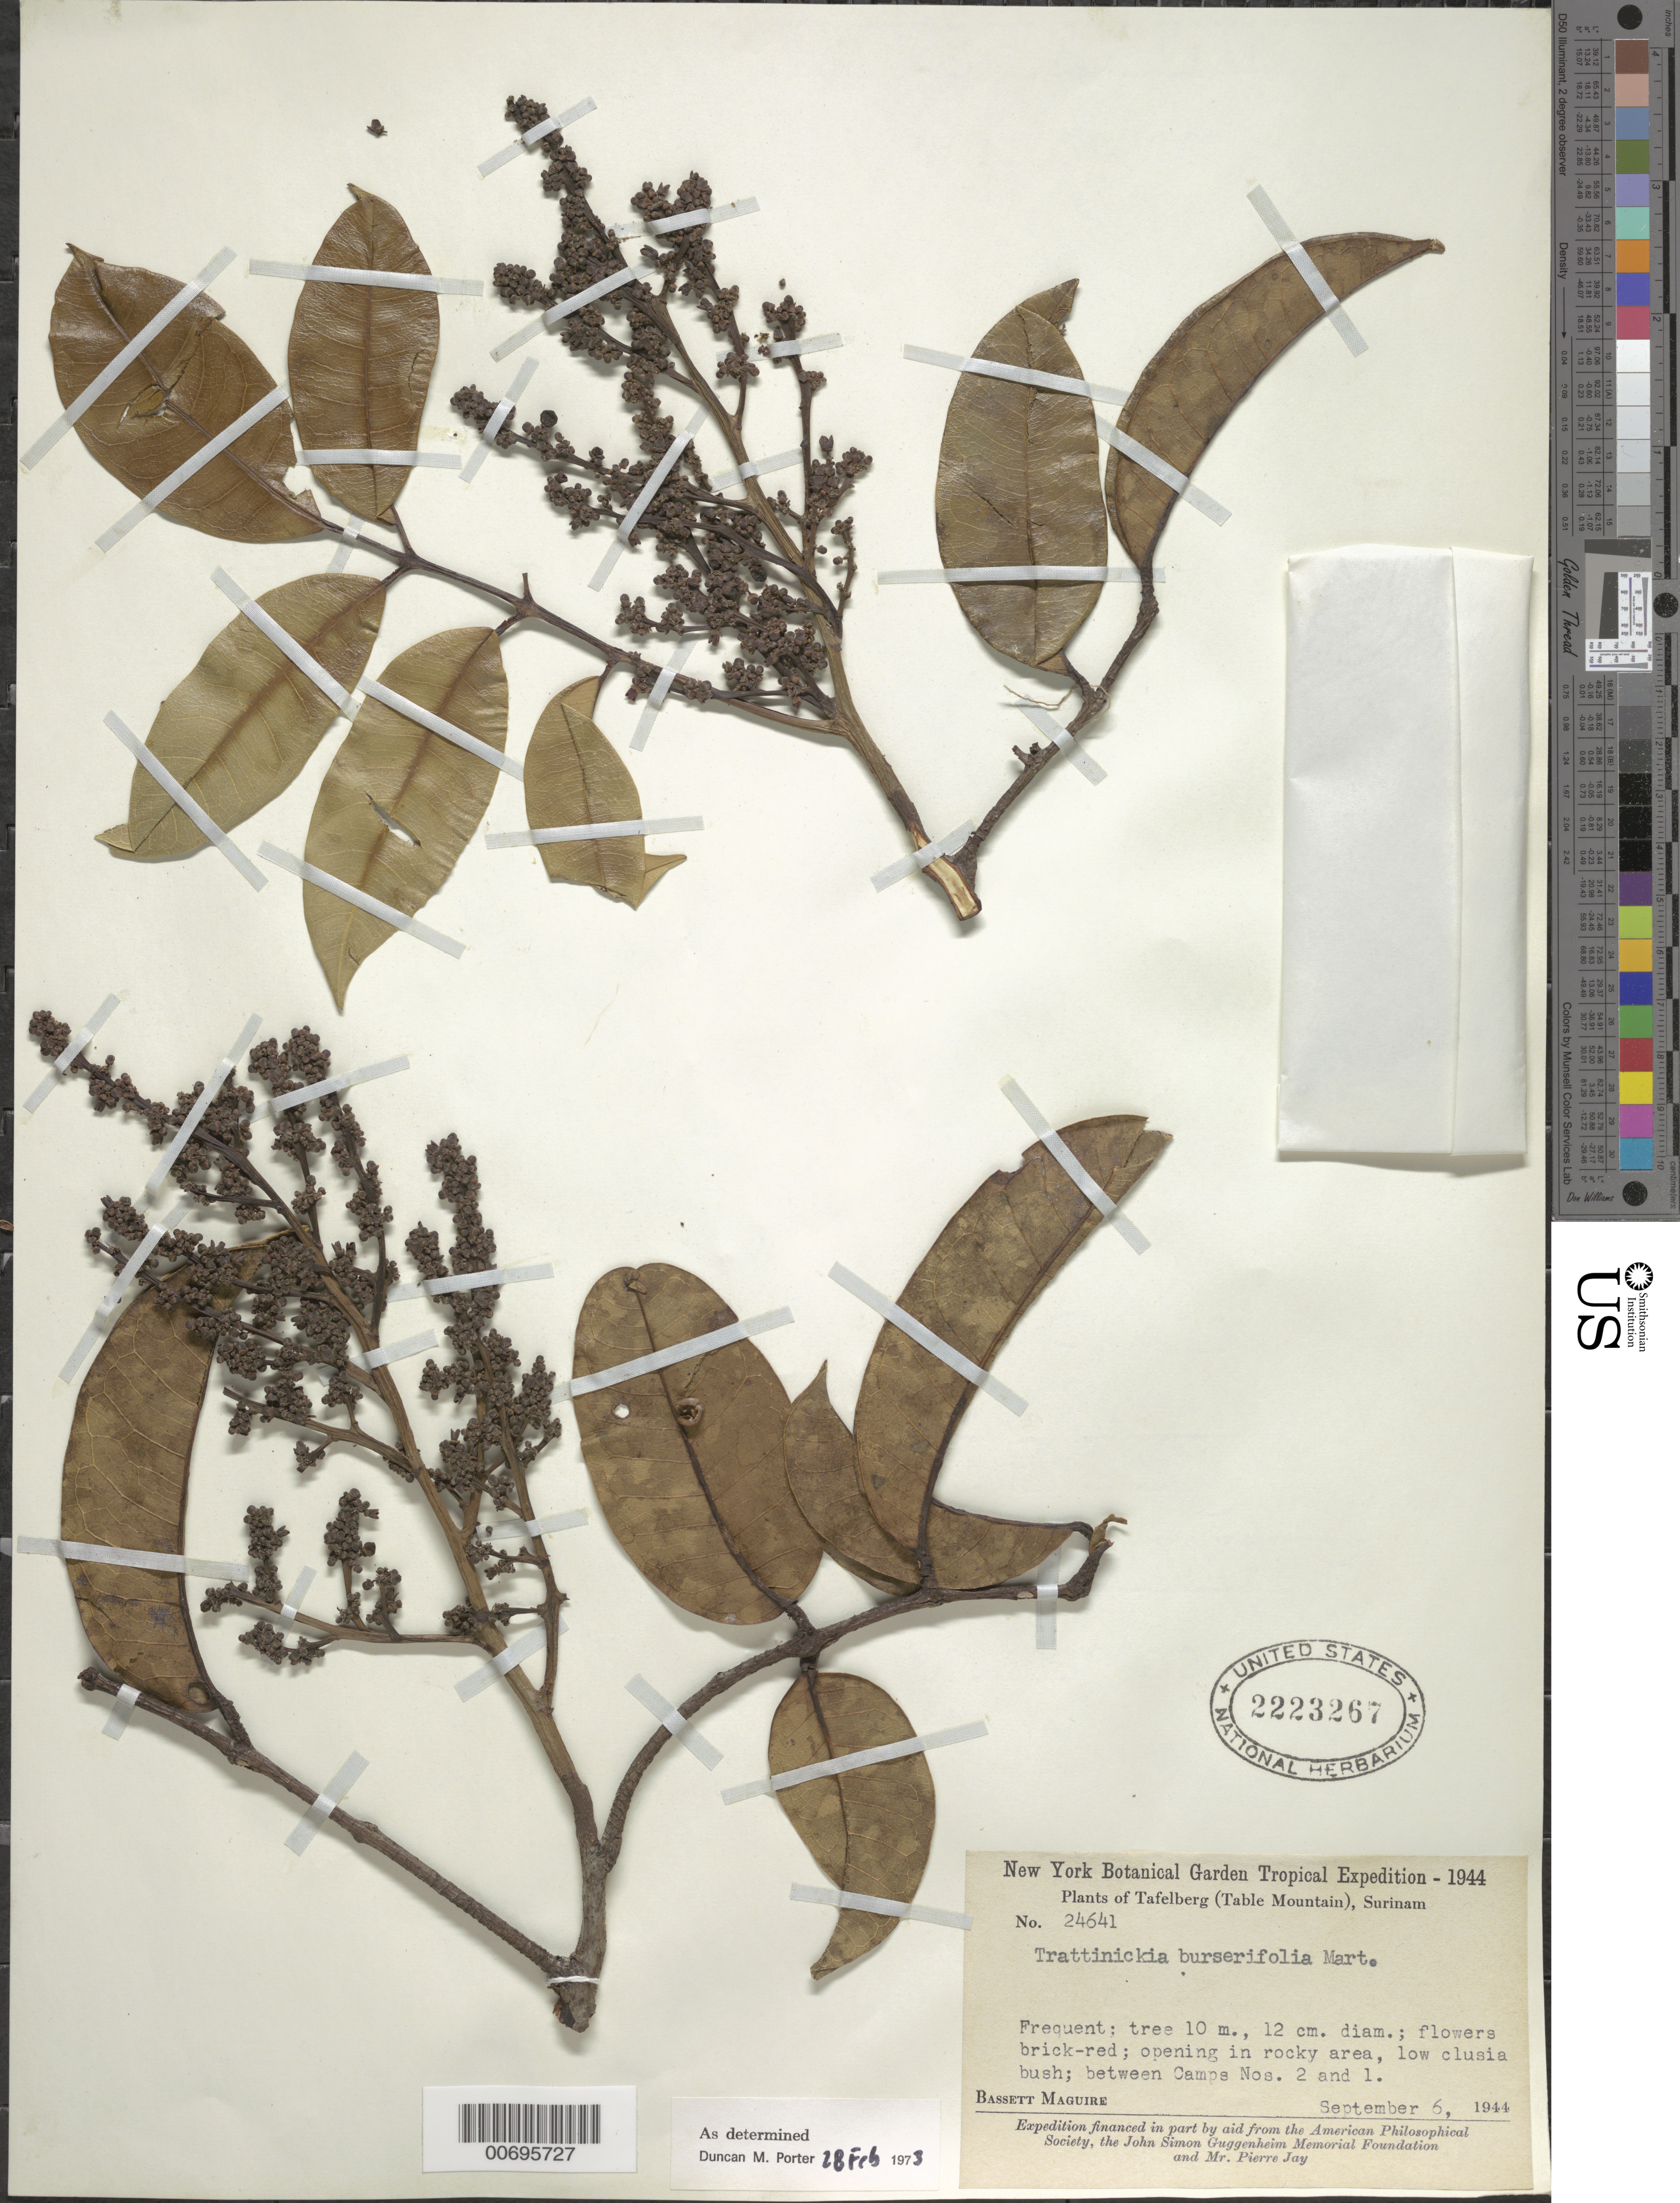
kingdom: Plantae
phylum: Tracheophyta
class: Magnoliopsida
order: Sapindales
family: Burseraceae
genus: Trattinnickia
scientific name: Trattinnickia burserifolia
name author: Mart.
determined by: Porter, D. M.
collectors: B. Maguire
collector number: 24641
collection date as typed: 6-Sep-44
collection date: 1944-09-06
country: Suriname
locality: Tafelberg (Table Mountain), Camps I to Camp I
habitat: Opening in rocky area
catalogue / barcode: US 2223267